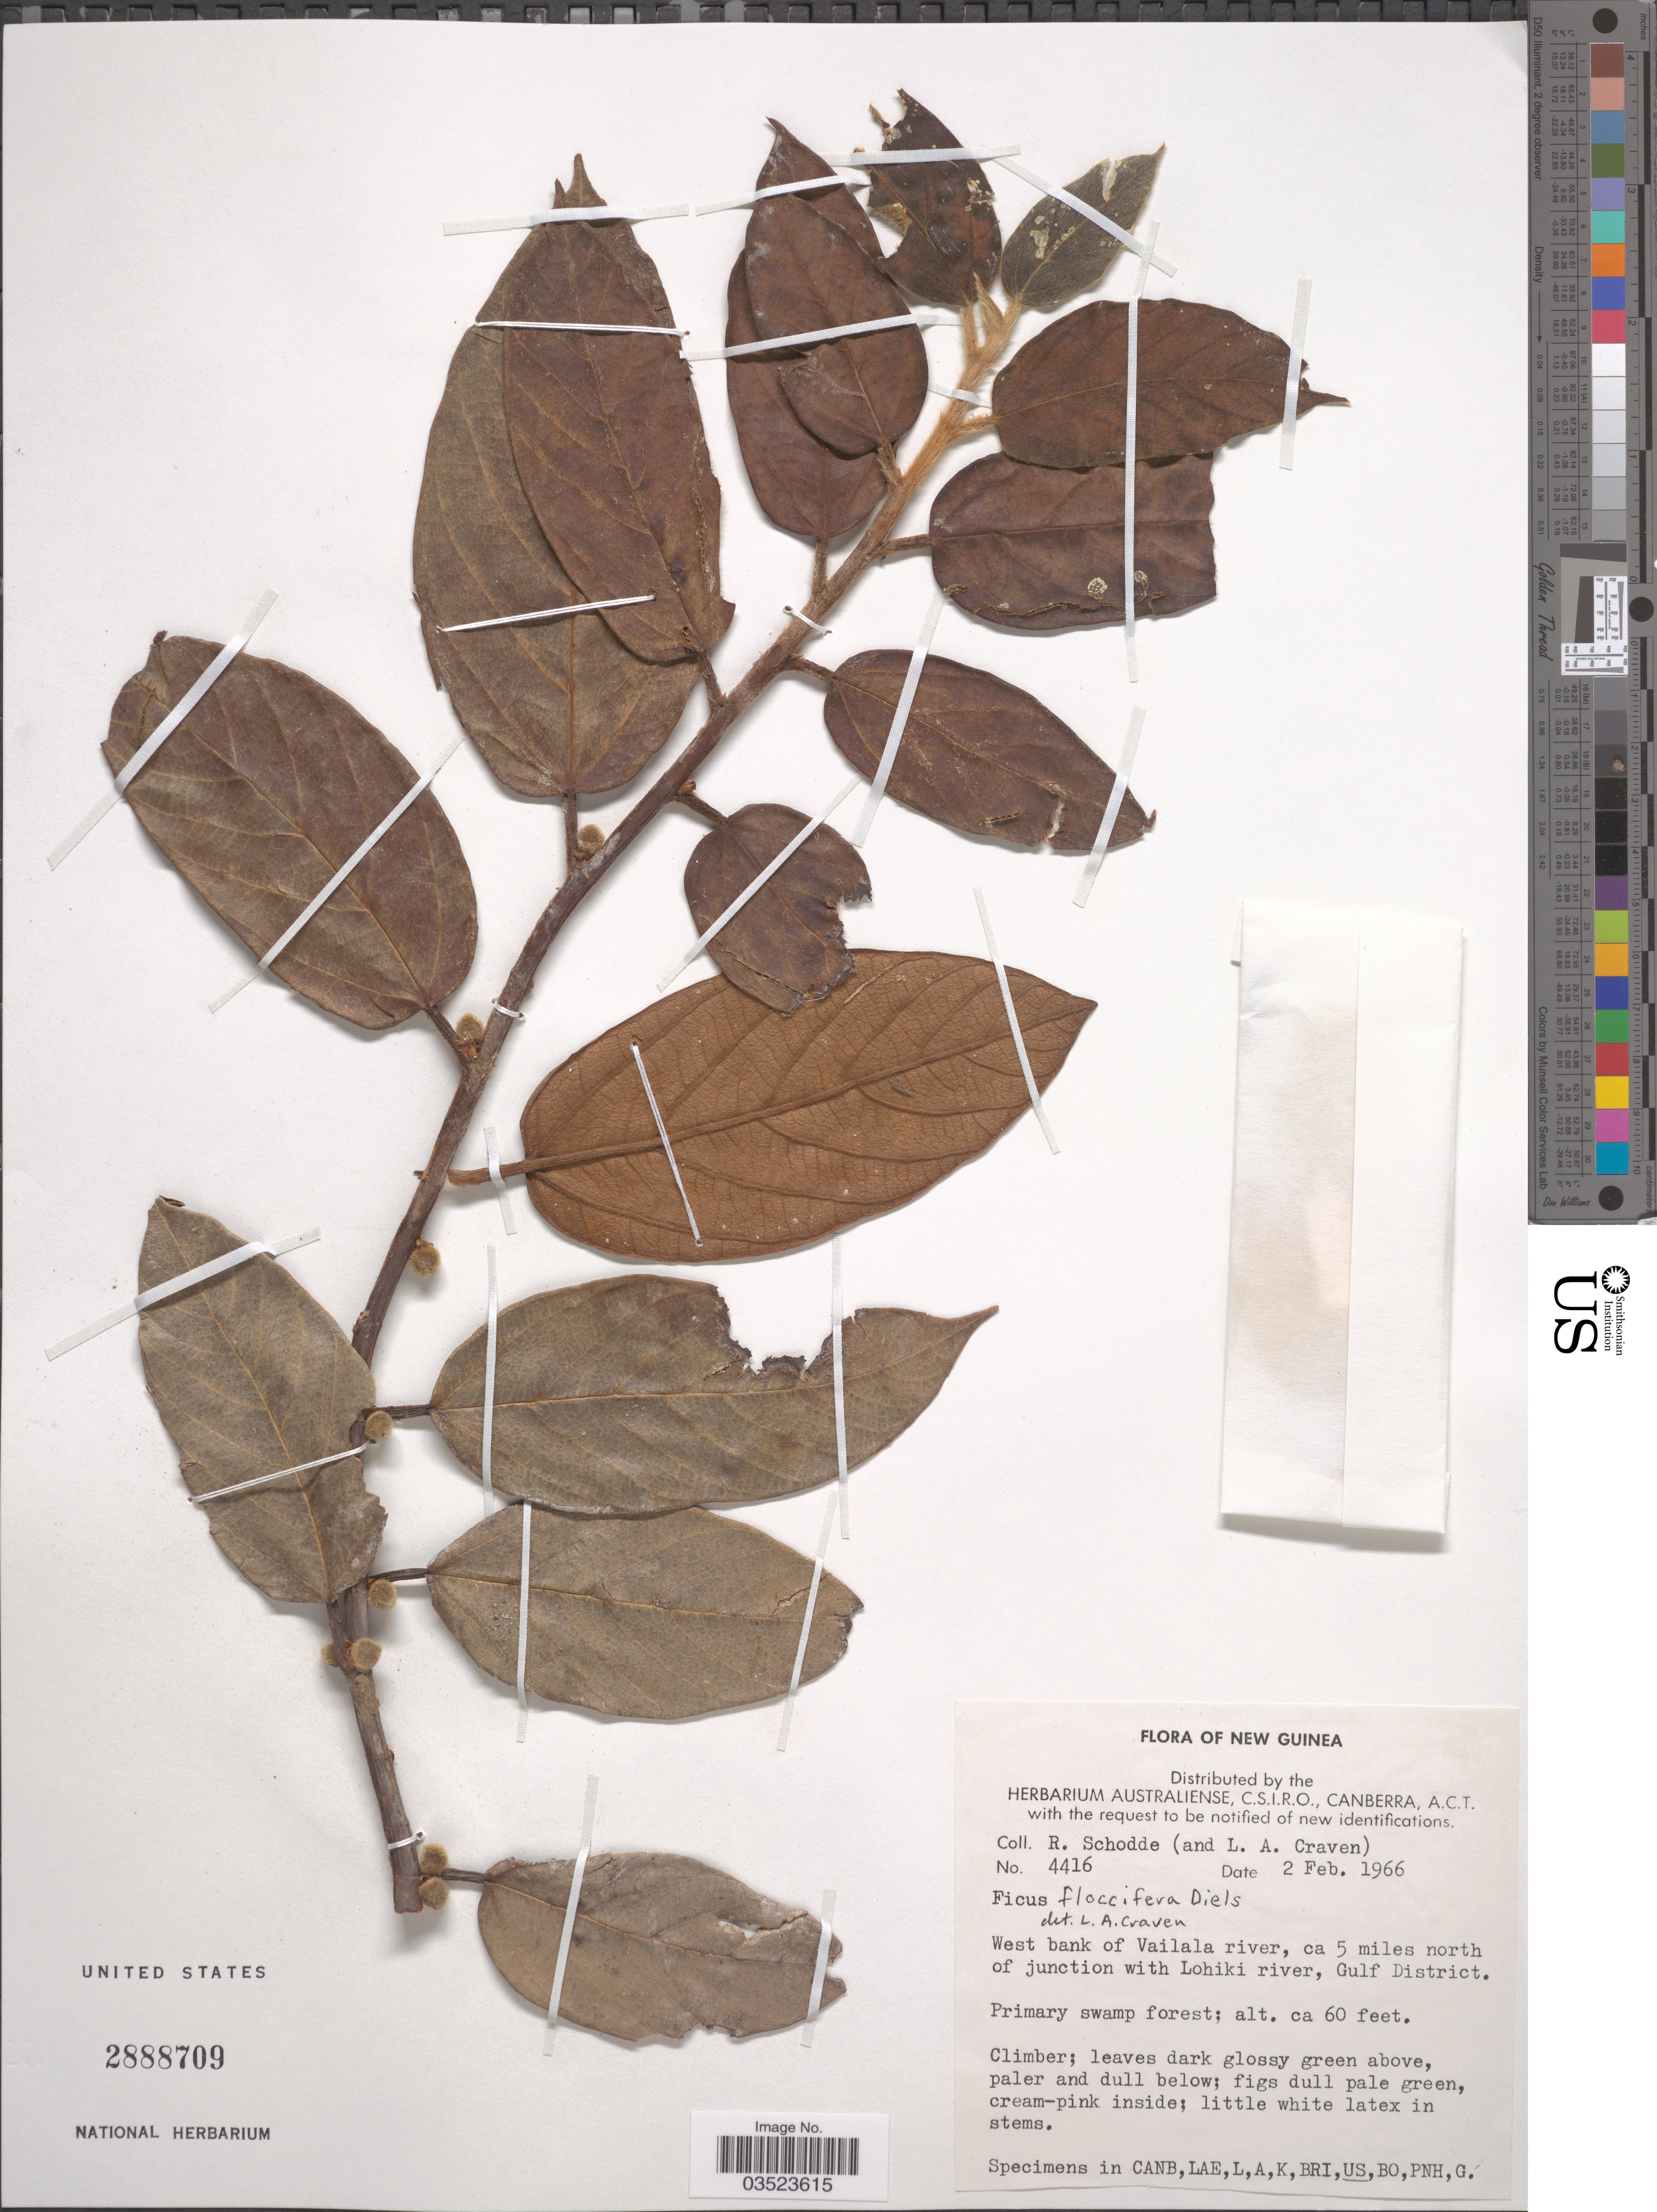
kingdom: Plantae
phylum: Tracheophyta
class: Magnoliopsida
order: Rosales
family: Moraceae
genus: Ficus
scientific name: Ficus floccifera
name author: Diels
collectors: R. Schodde & L. A. Craven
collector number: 4416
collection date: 1966-02-02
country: Papua New Guinea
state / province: Gulf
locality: New Guinea. West bank of Vailala river, ca 5 miles north of junction with Lohiki river, Gulf District.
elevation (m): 18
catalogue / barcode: US 2888709